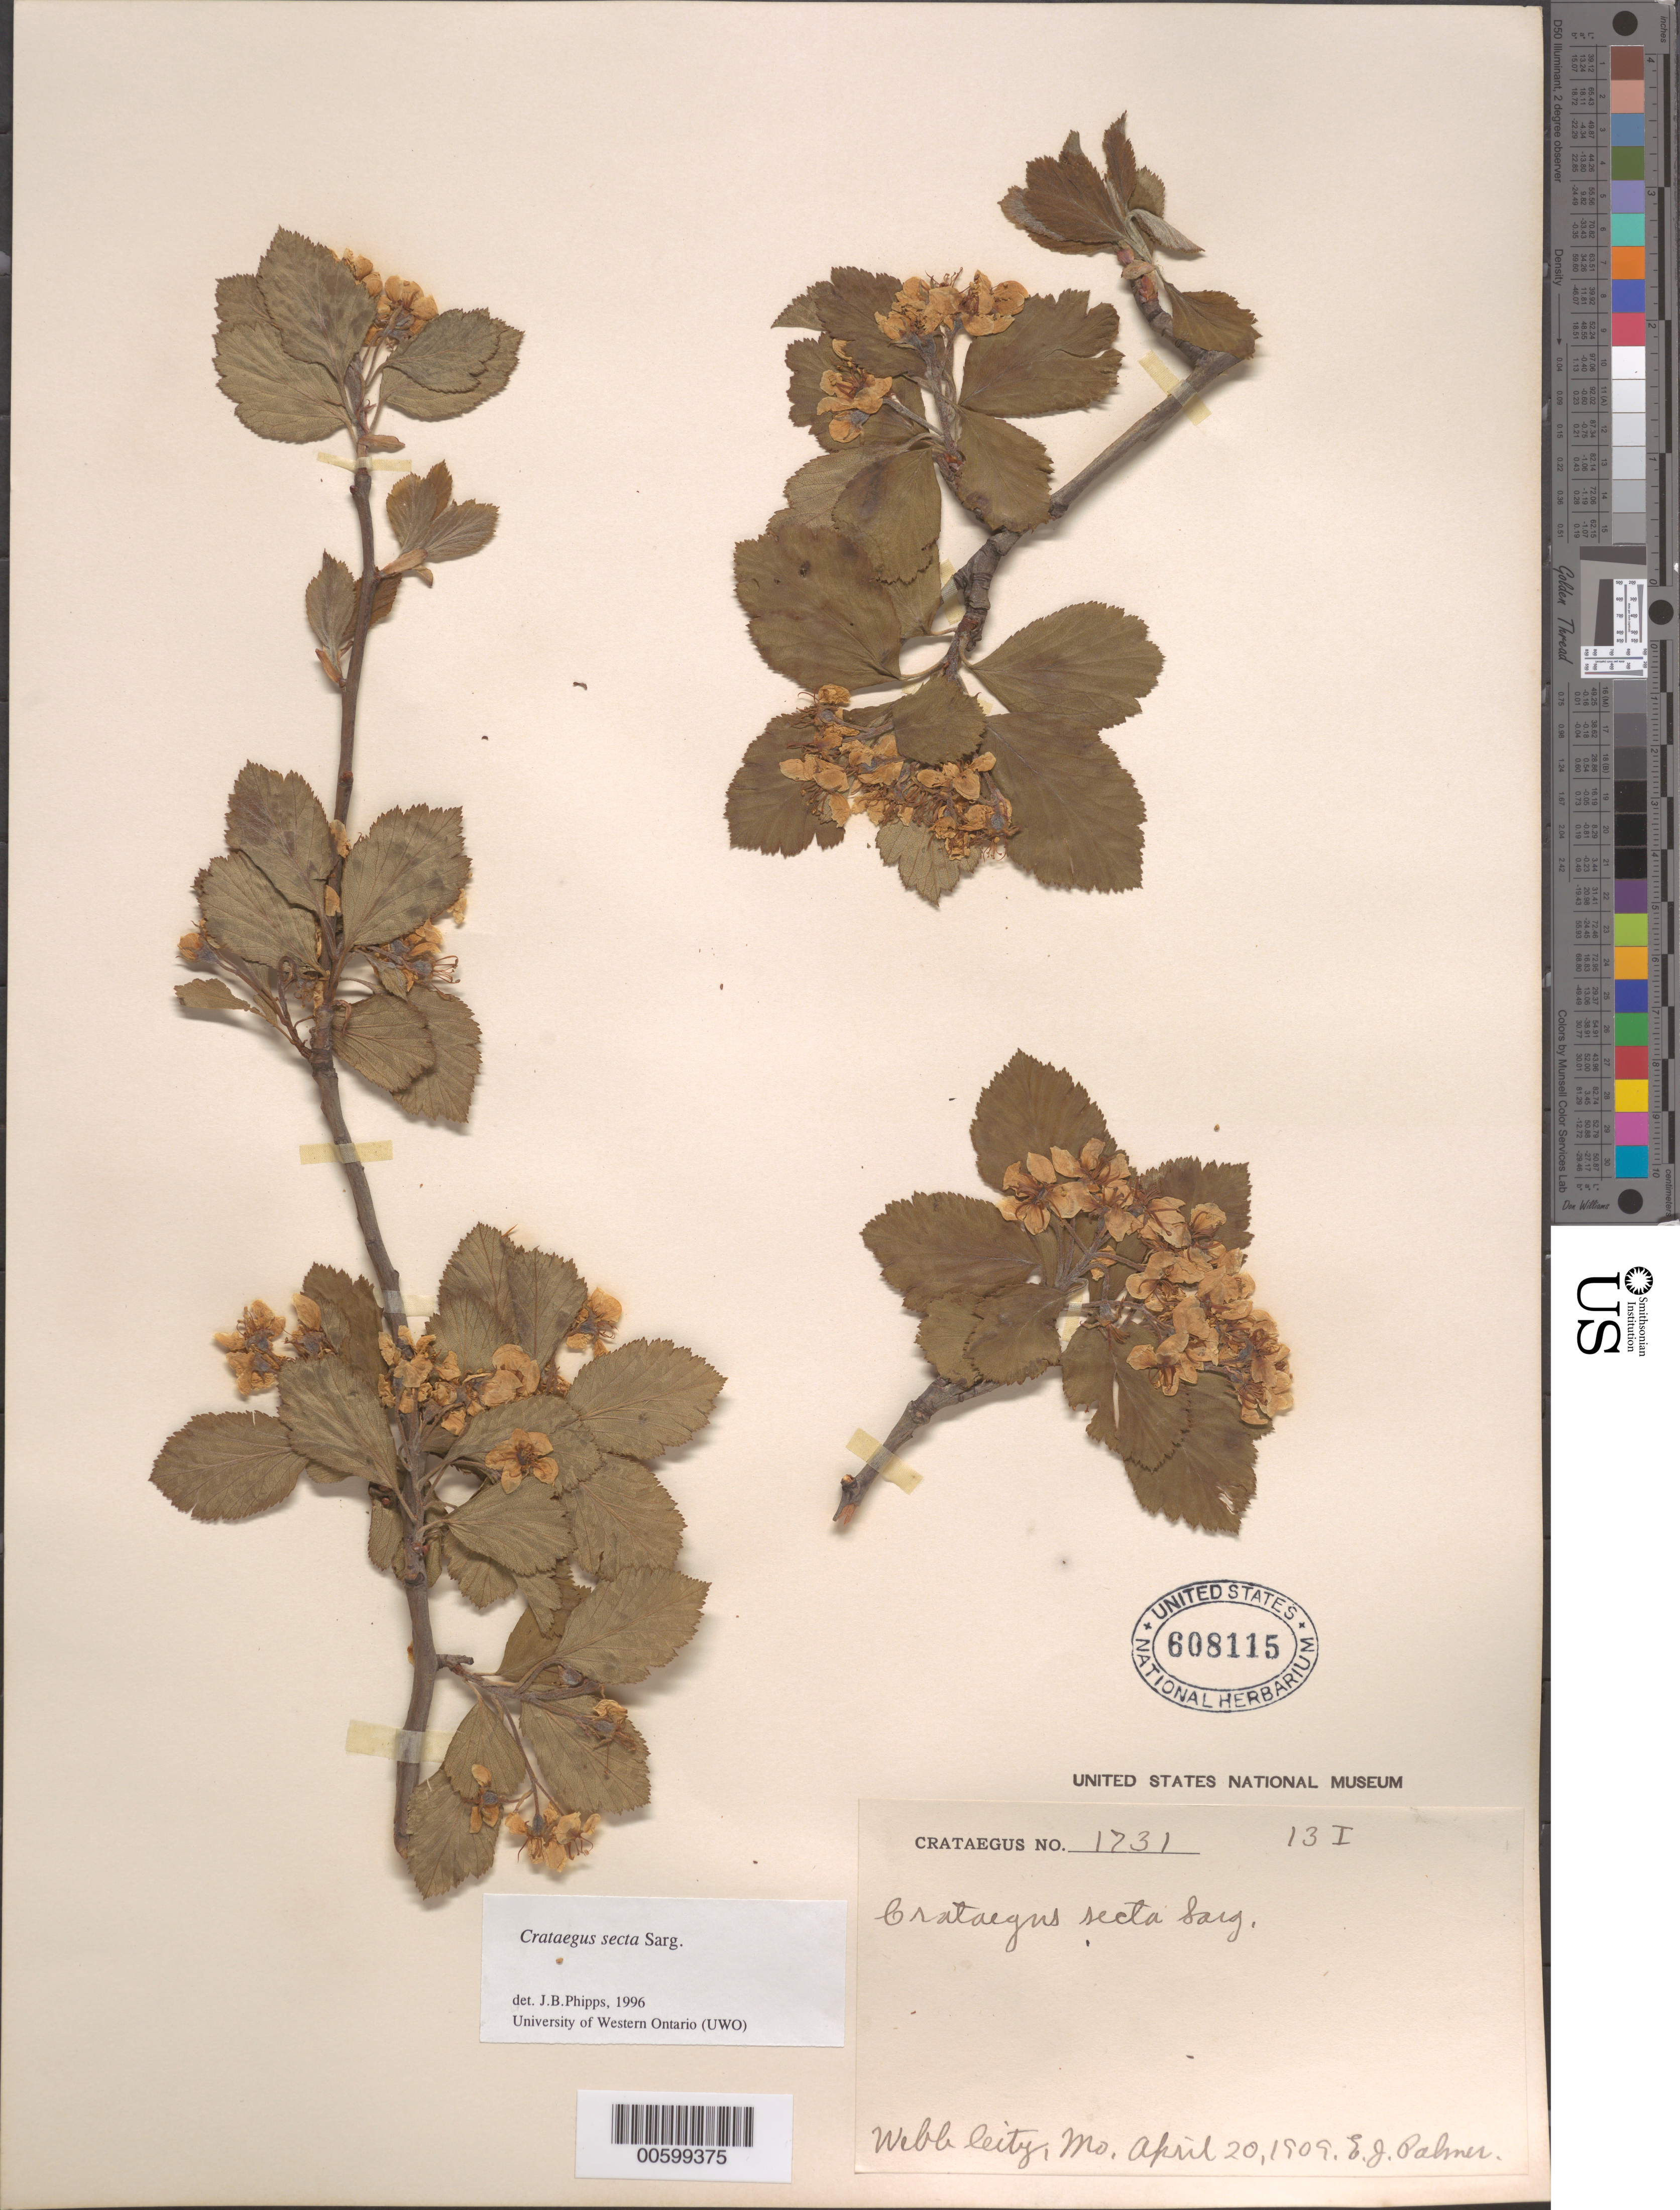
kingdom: Plantae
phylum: Tracheophyta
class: Magnoliopsida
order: Rosales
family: Rosaceae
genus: Crataegus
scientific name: Crataegus collina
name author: Chapm.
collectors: E. J. Palmer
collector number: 1731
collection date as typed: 20 Apr 1909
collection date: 1909-04-20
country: United States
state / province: Missouri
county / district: Jasper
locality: Webb City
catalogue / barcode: US 608115